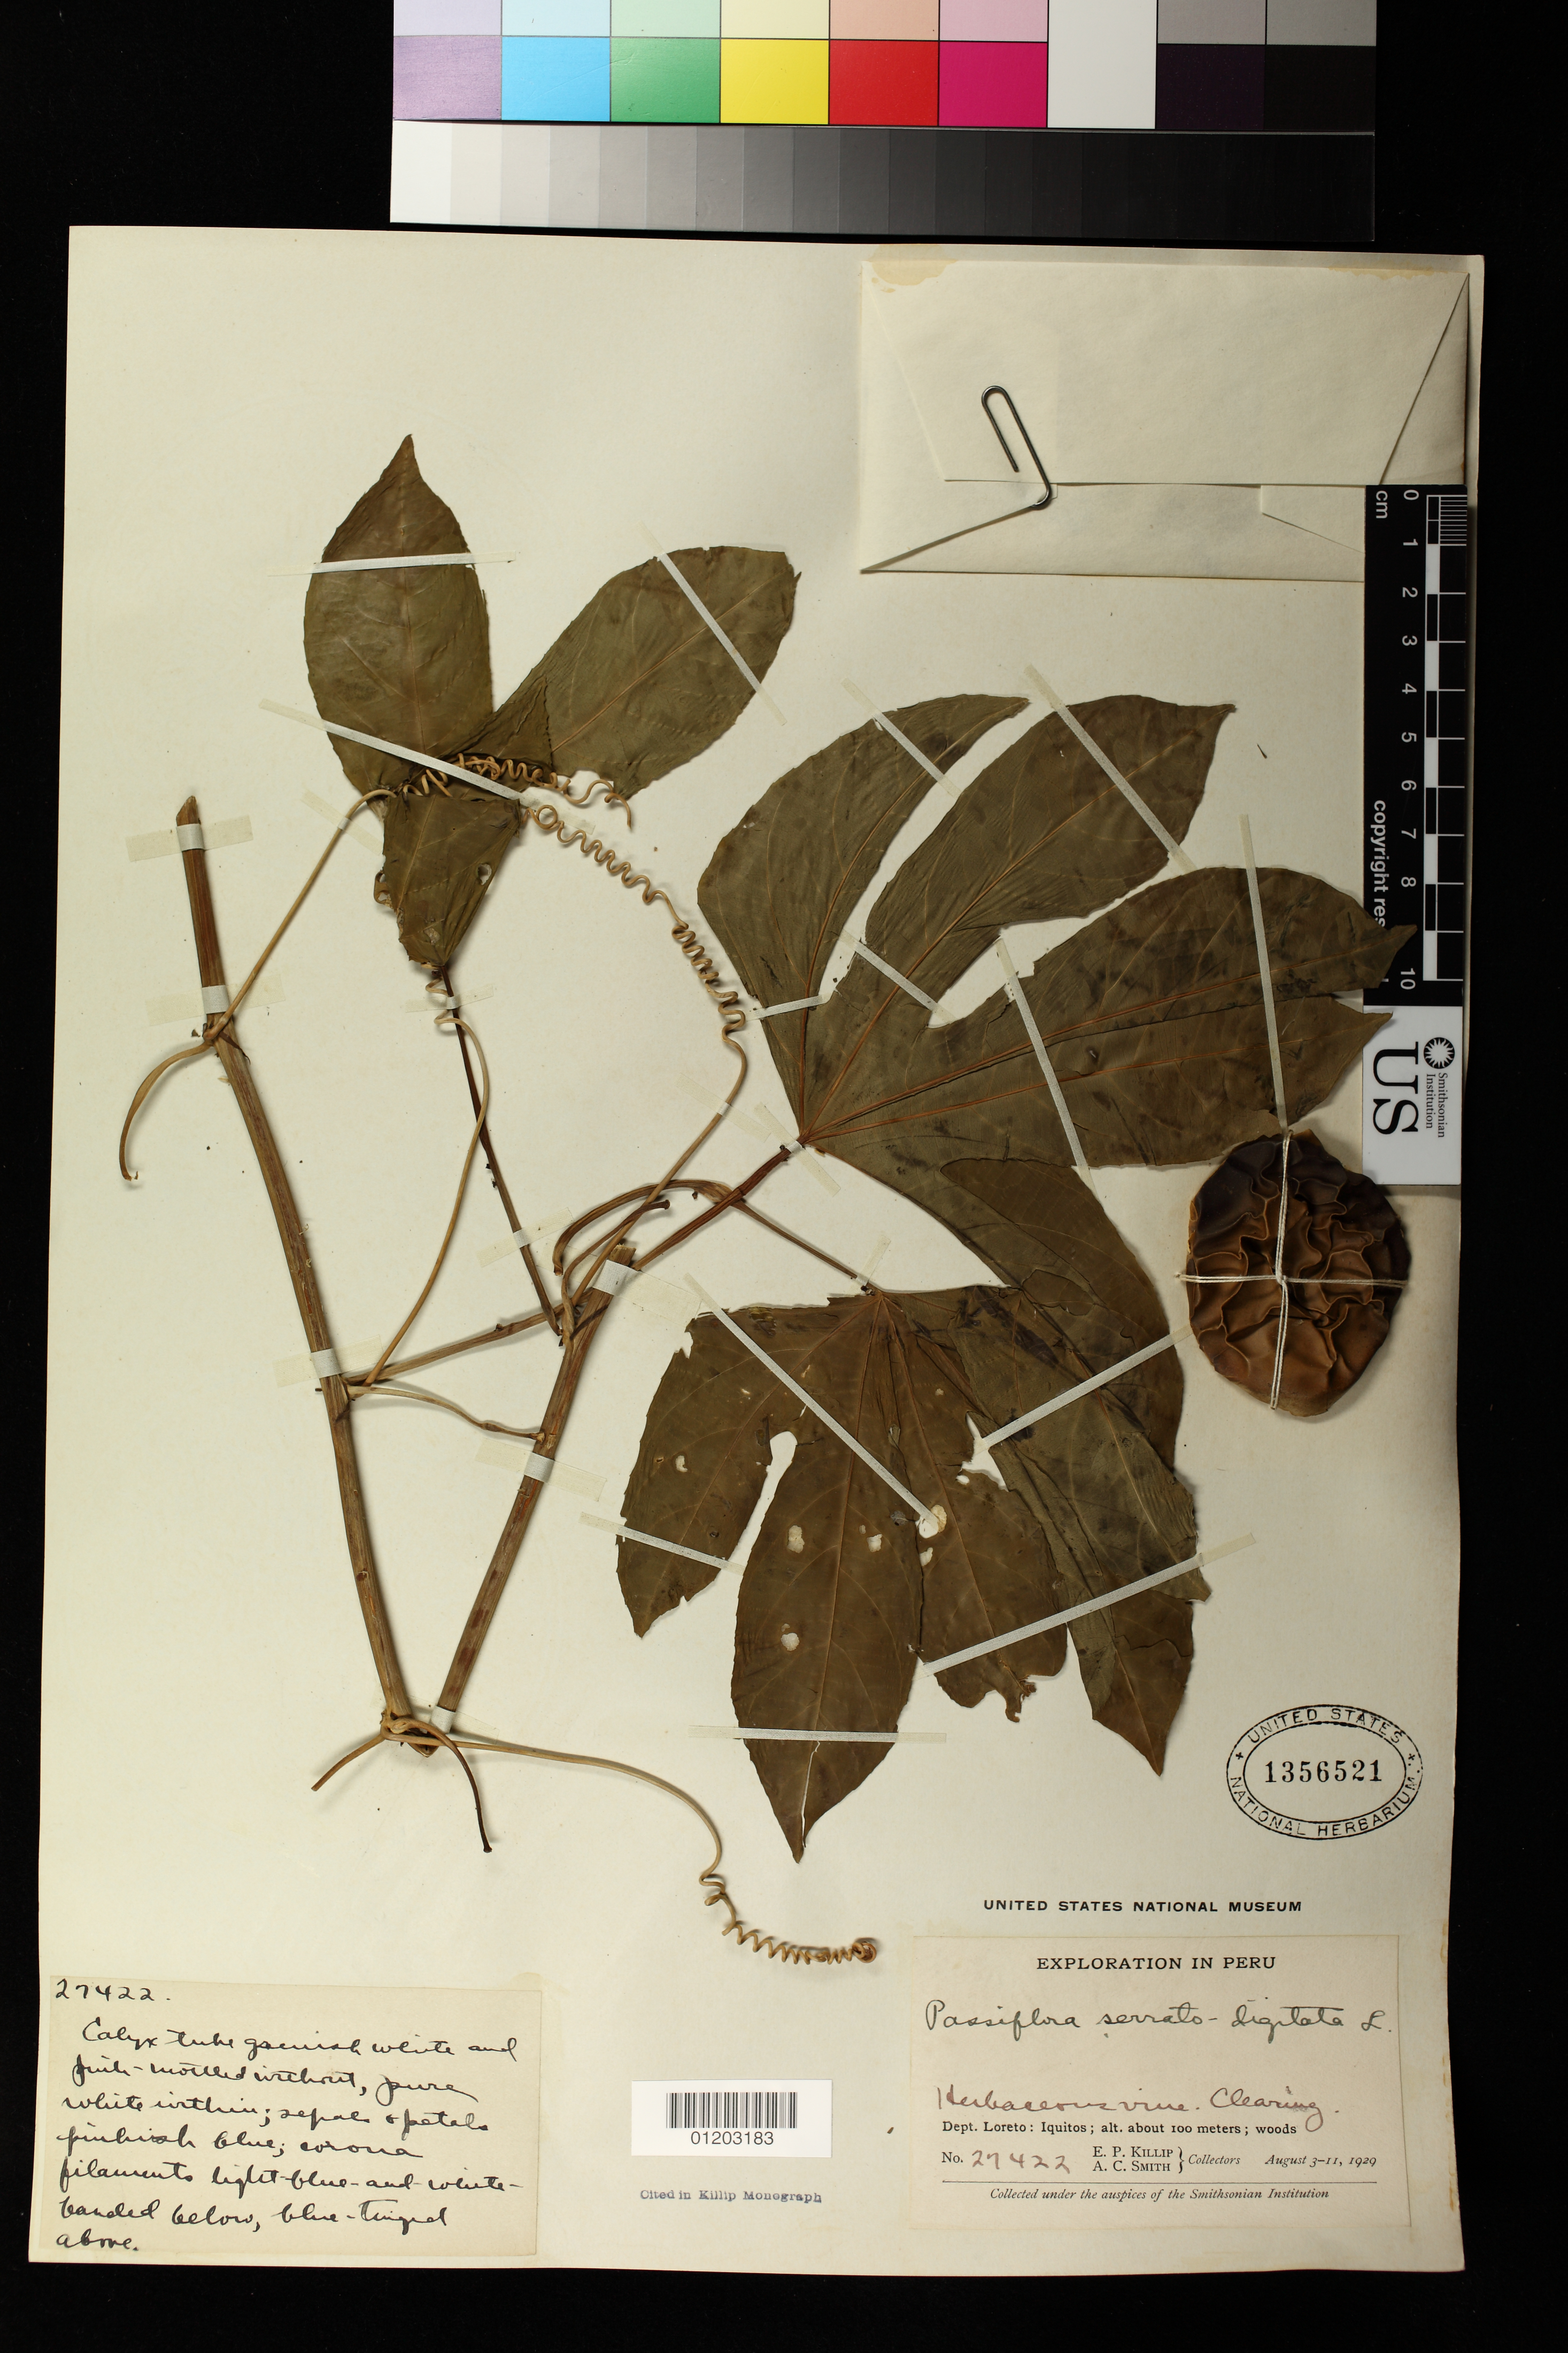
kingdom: Plantae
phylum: Tracheophyta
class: Magnoliopsida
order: Malpighiales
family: Passifloraceae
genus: Passiflora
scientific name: Passiflora serratodigitata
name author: L.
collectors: E. P. Killip & A. C. Smith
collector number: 27422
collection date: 1929-08-03/1929-08-11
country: Peru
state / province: Loreto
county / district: Maynas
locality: Dept. Loreto: Iquitos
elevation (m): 100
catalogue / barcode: US 1356521